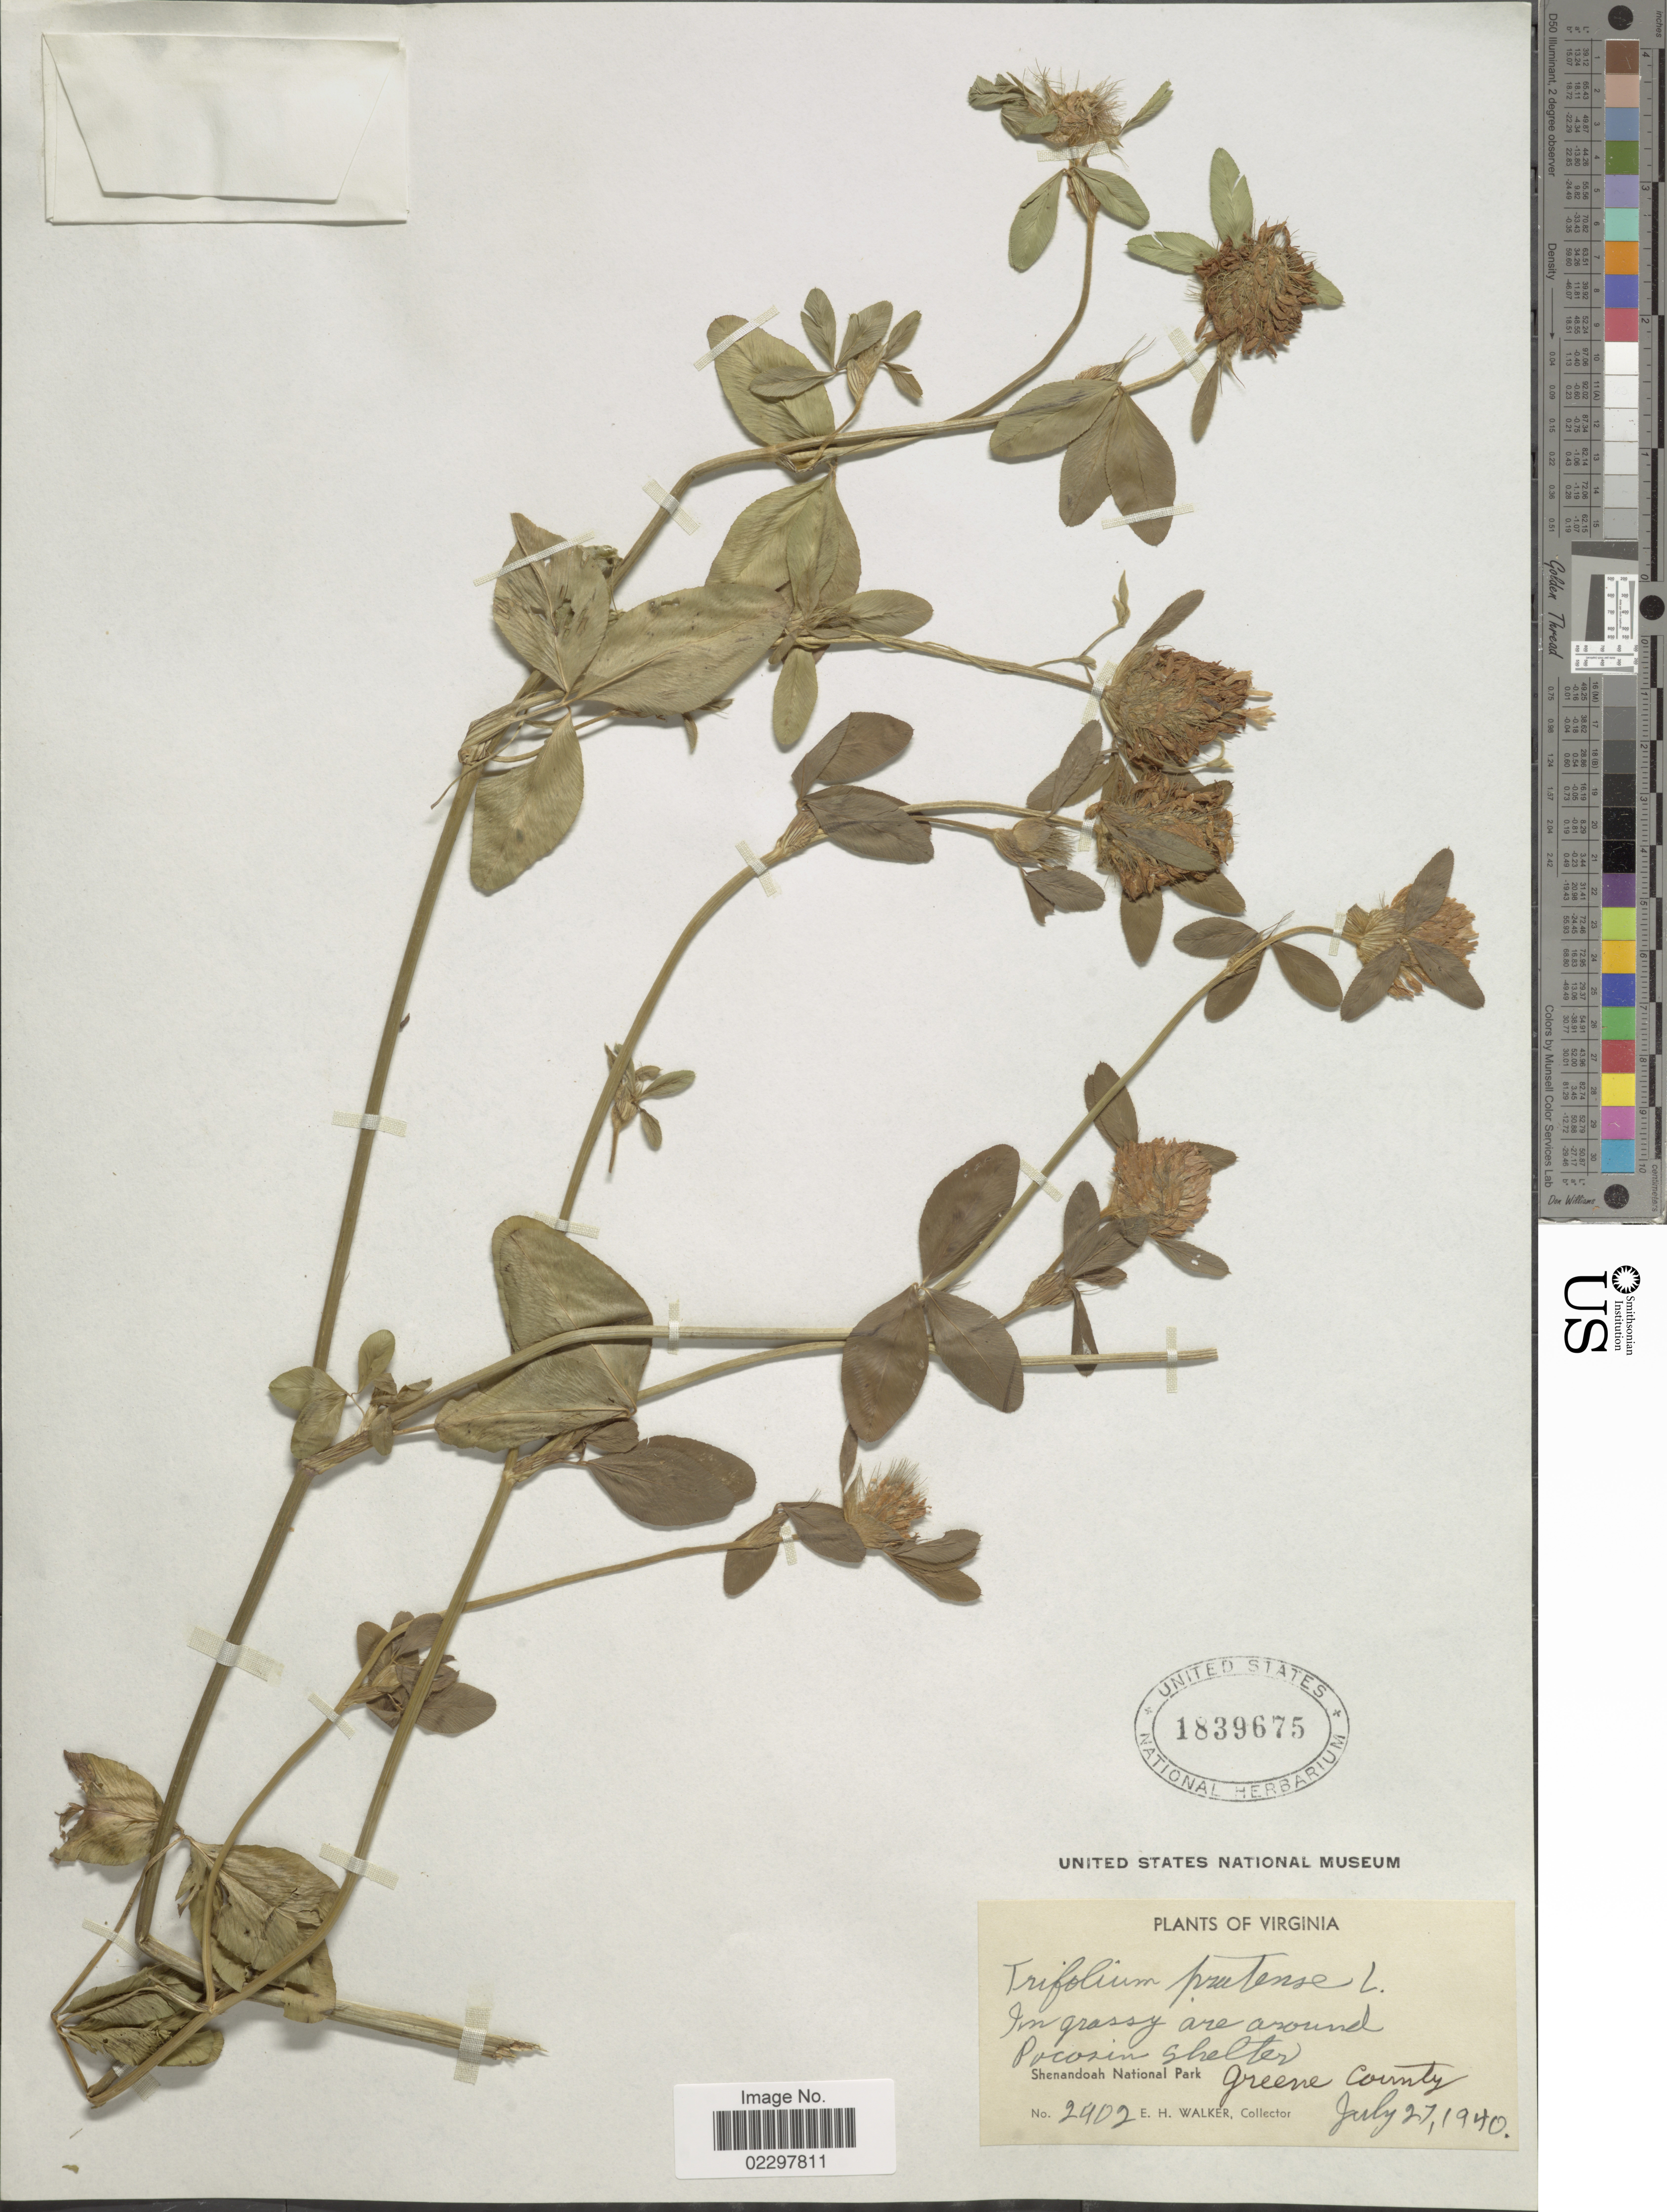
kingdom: Plantae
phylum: Tracheophyta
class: Magnoliopsida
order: Fabales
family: Fabaceae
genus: Trifolium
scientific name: Trifolium pratense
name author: L.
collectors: E. H. Walker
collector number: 2402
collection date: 1940-07-27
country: United States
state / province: Virginia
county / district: Greene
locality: In grassy are around, Pocosin Shelter, Shenandoah National Park, Greene County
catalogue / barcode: US 1839675